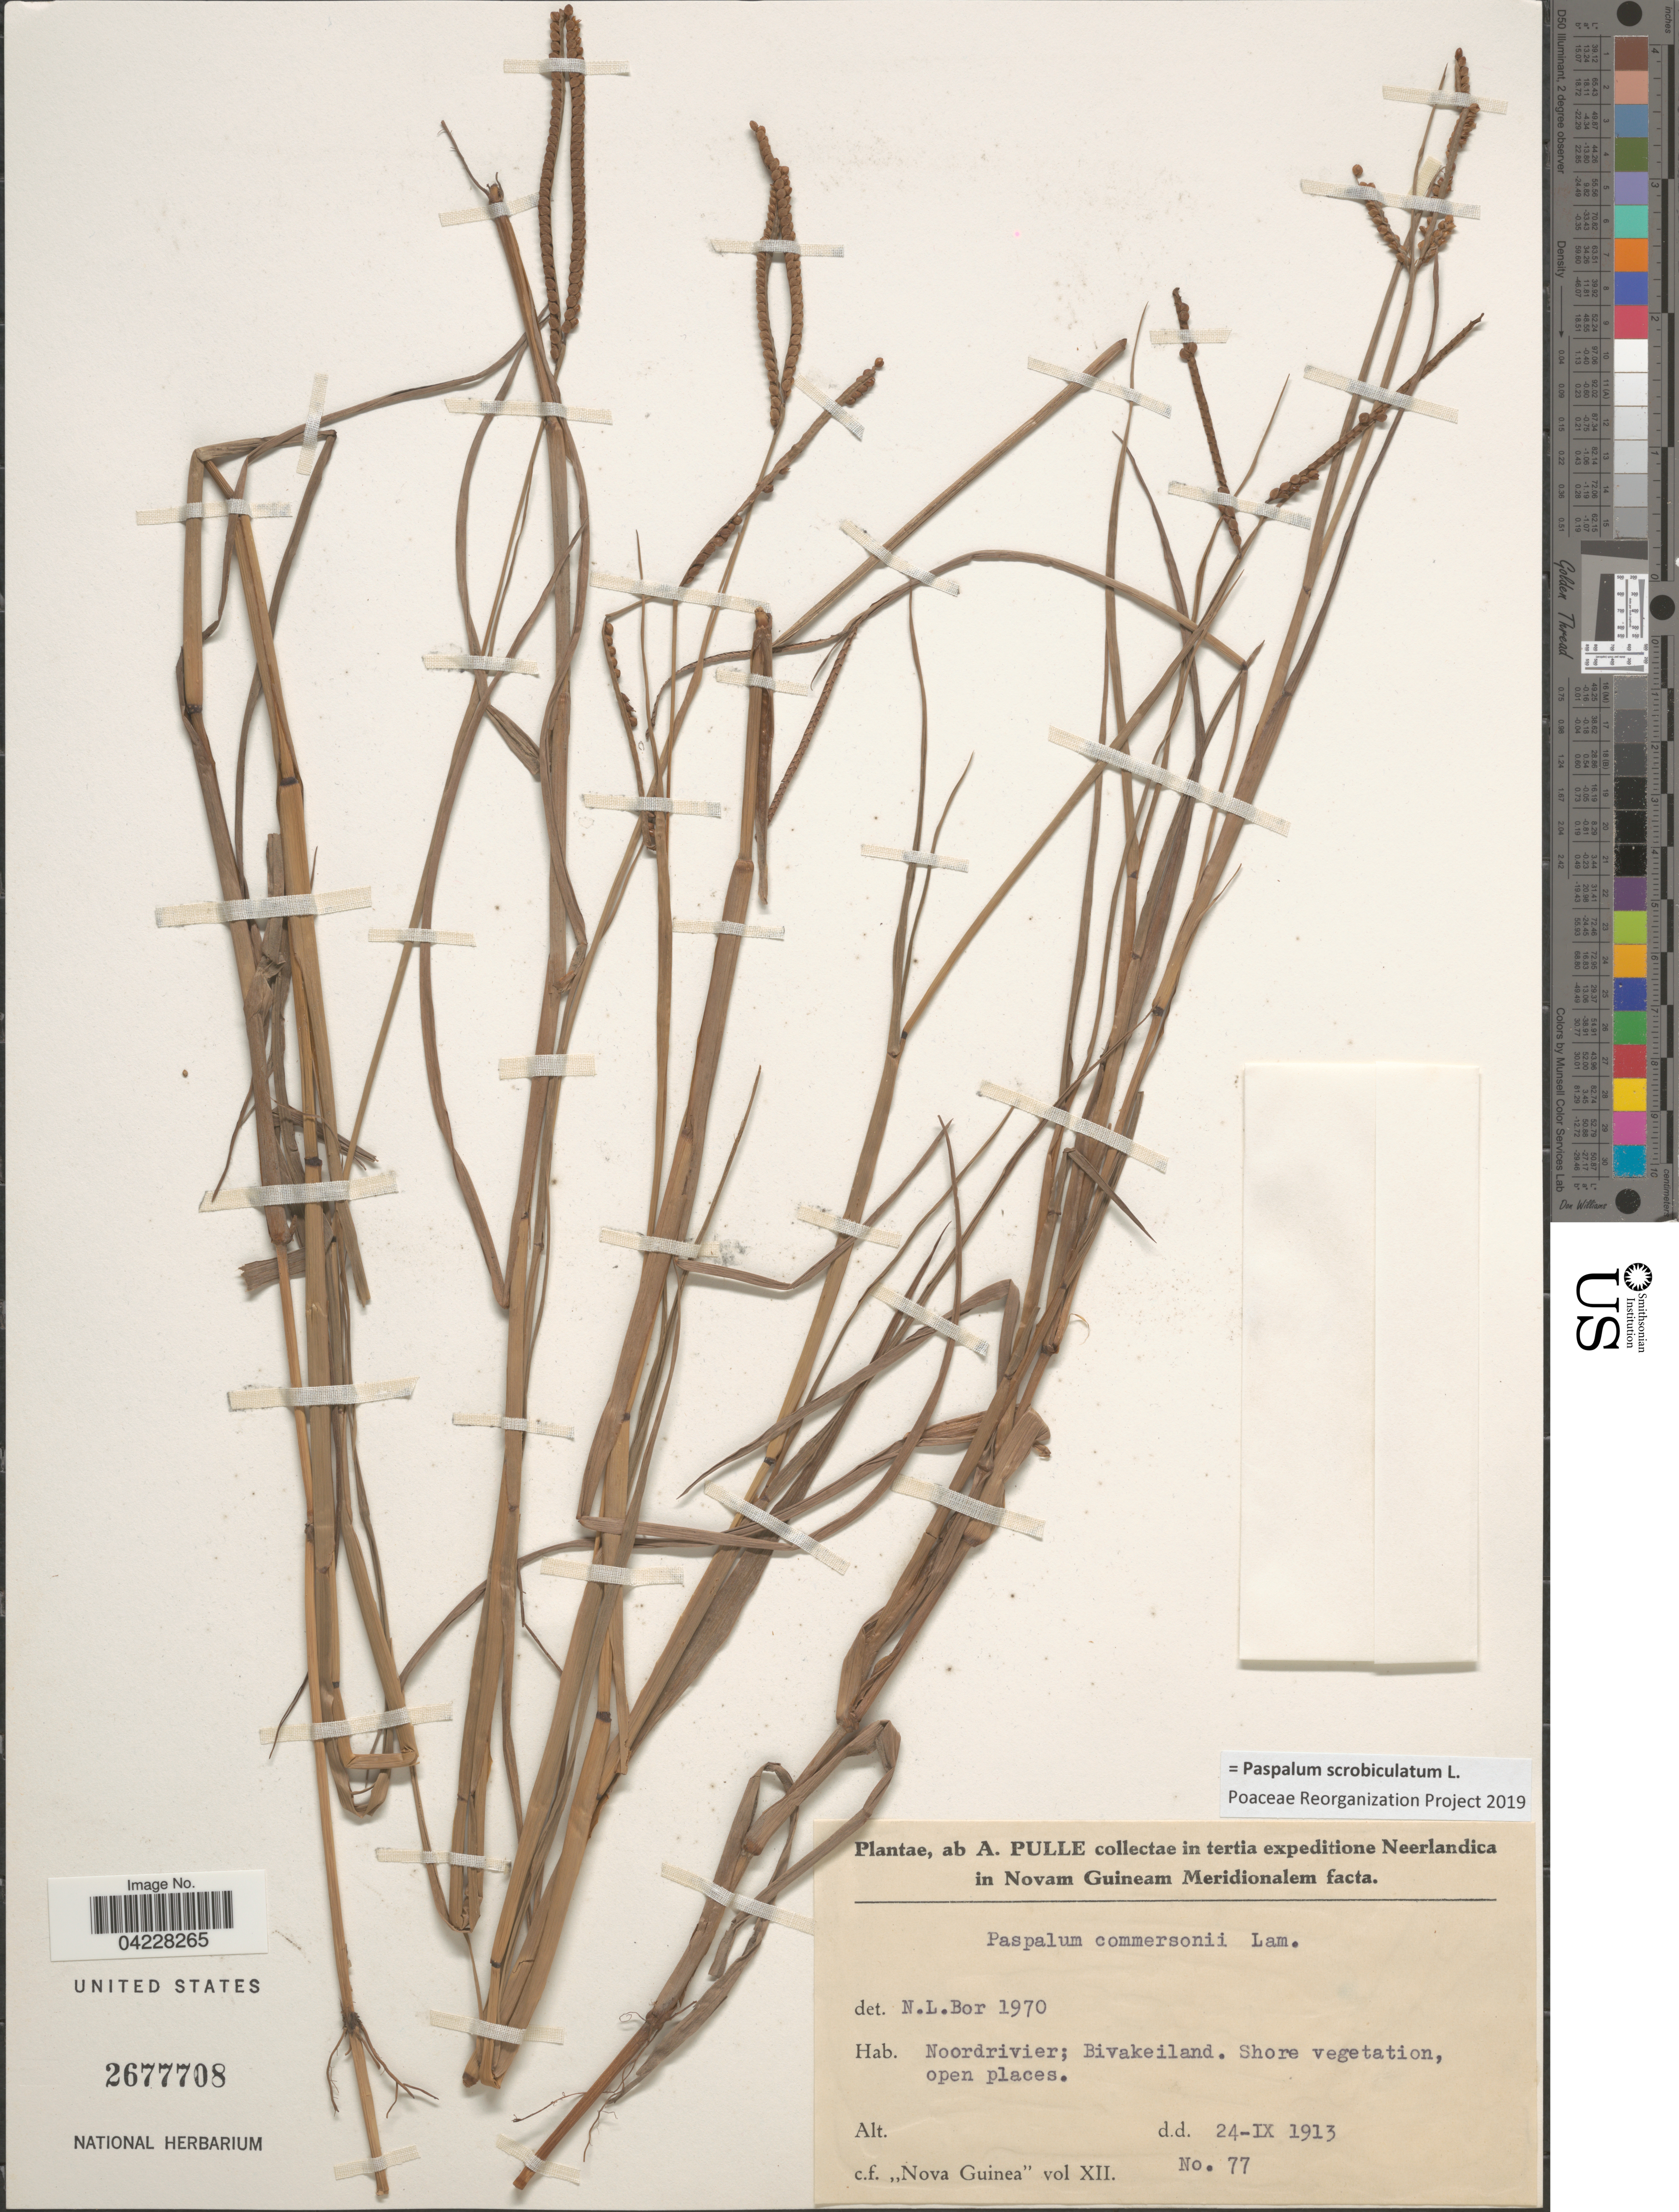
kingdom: Plantae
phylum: Tracheophyta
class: Liliopsida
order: Poales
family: Poaceae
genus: Paspalum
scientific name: Paspalum scrobiculatum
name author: L.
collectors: A. A. Pulle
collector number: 77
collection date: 1913-09-24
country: Indonesia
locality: Tertia expeditione Neerlandica in Novam Guineam Meridionalem facta. Noordrivier; Bivakeiland.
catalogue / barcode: US 2677708